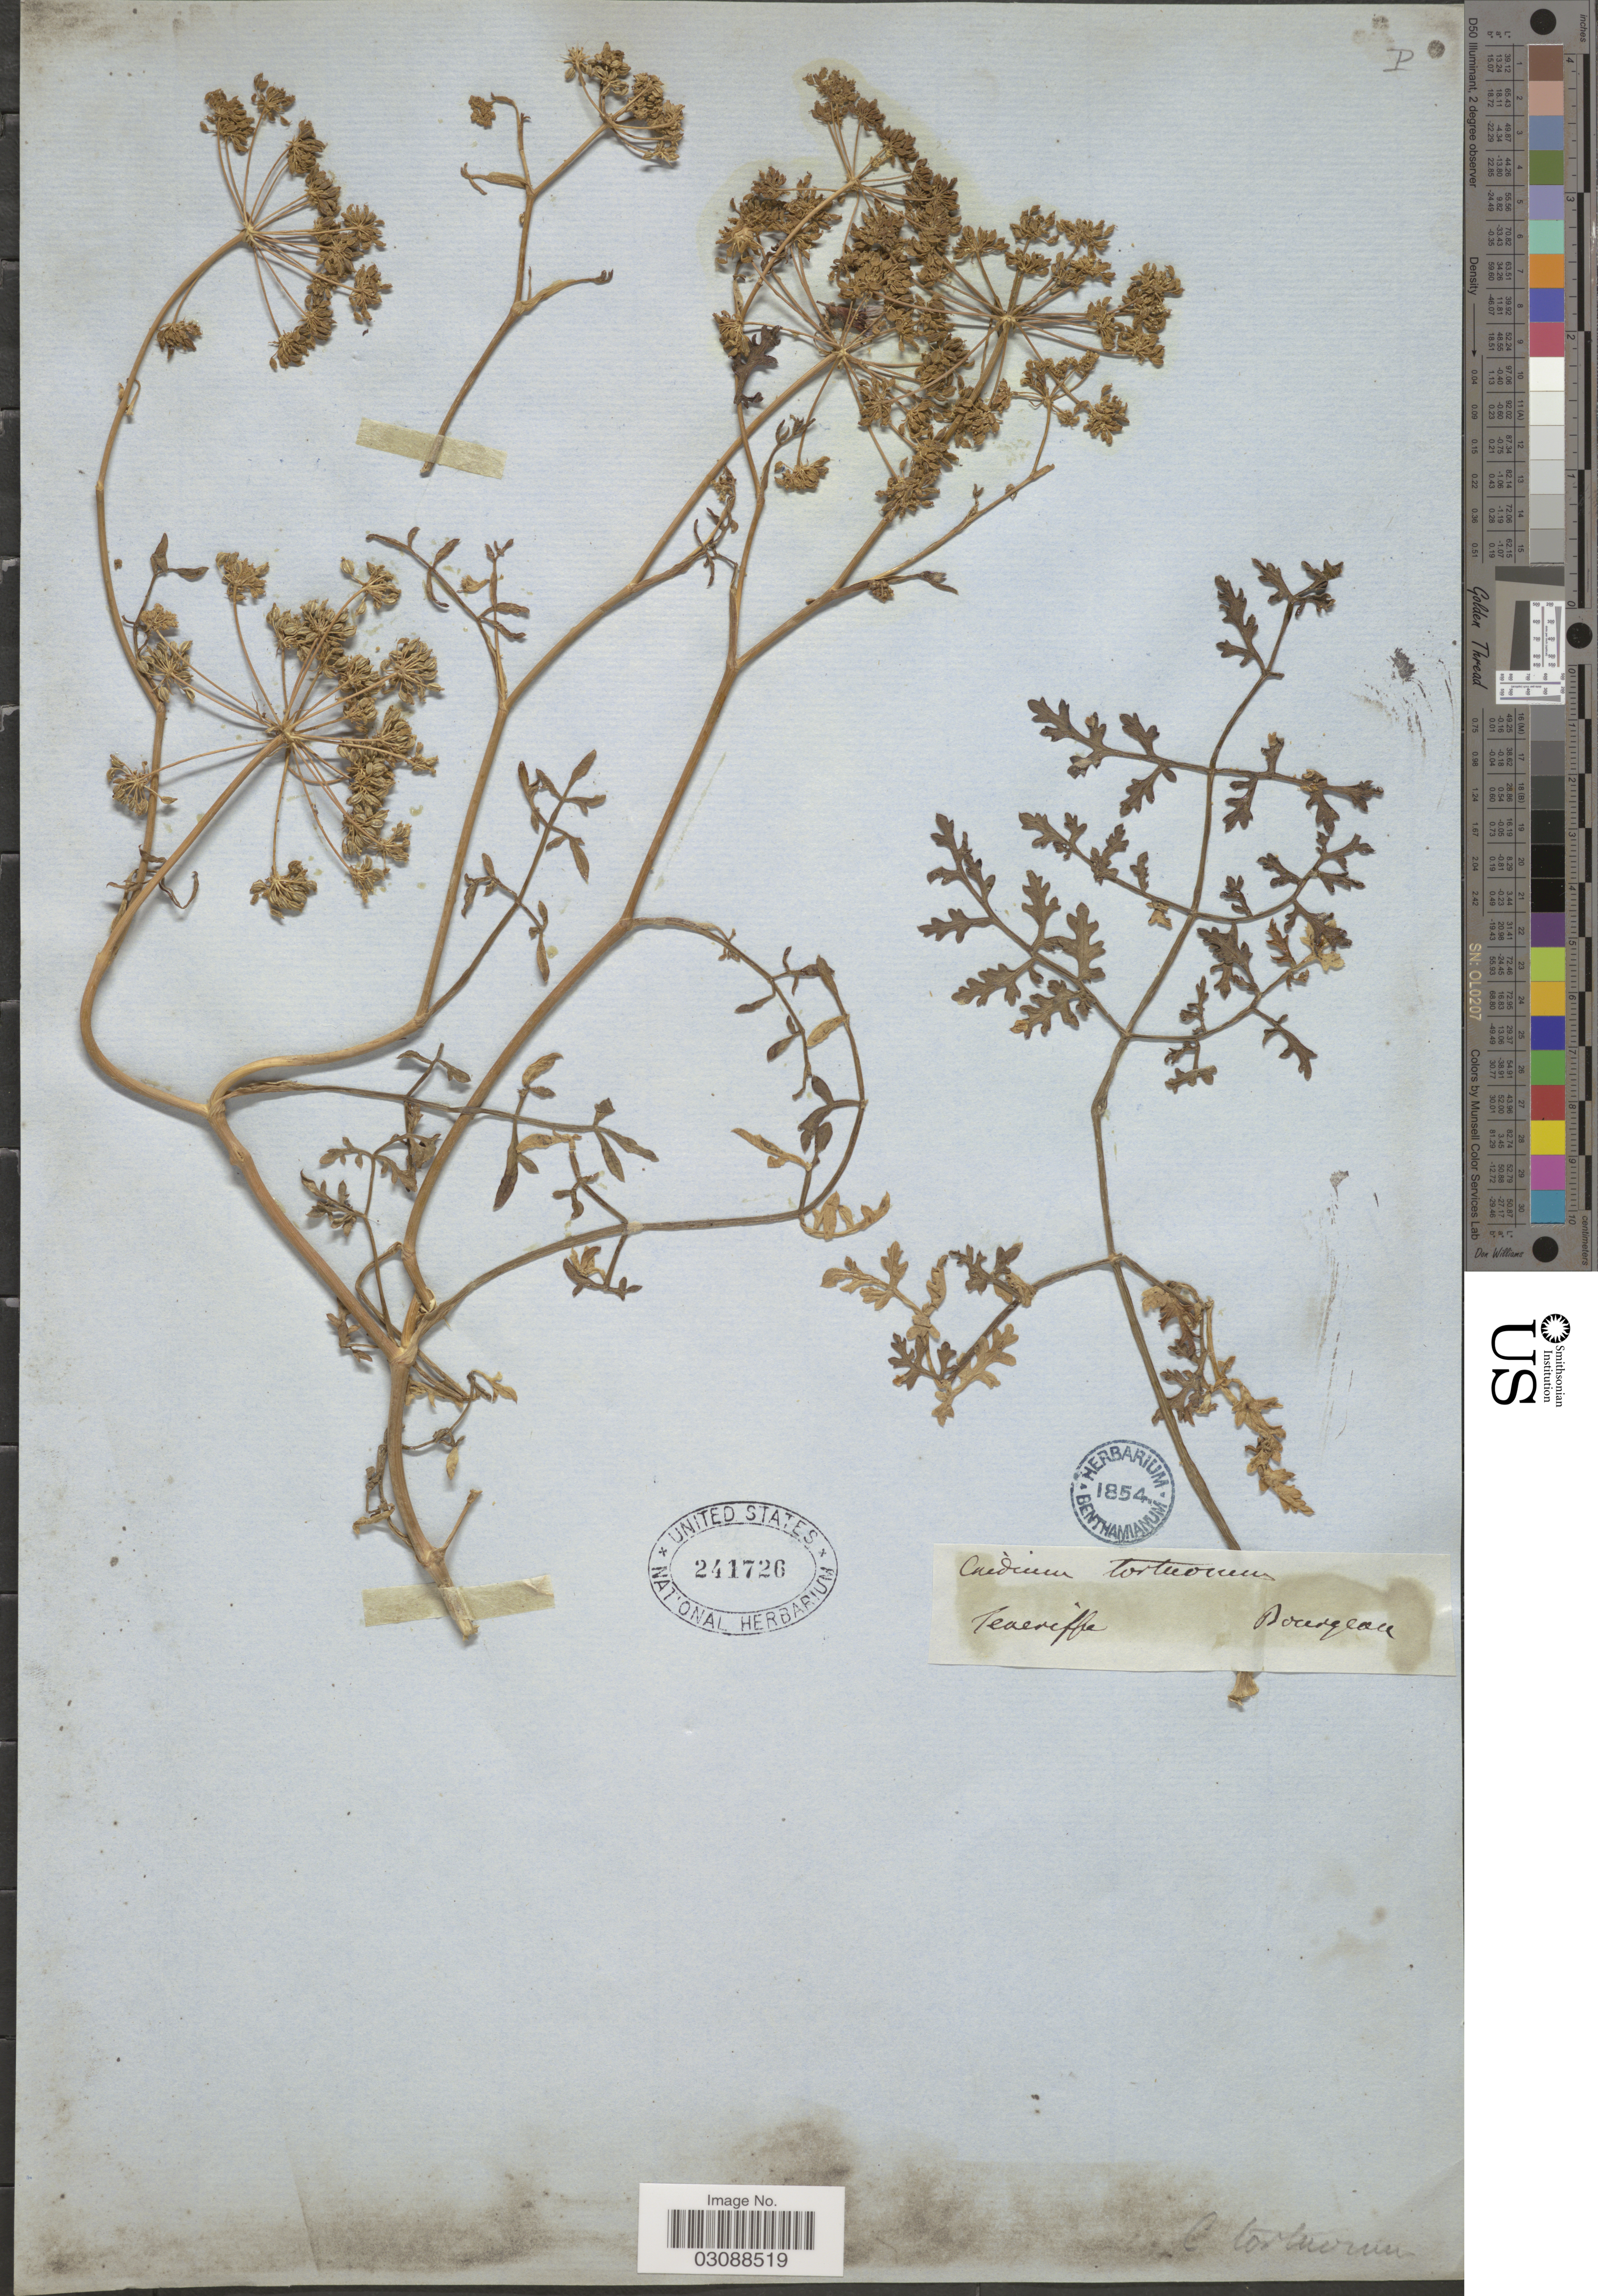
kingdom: Plantae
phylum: Tracheophyta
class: Magnoliopsida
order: Apiales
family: Apiaceae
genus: Cnidium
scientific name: Cnidium tortuosum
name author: Benth. & Hook. f.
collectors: -. Bourgeau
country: Spain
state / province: Canarias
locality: Teneriffe.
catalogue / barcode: US 241726